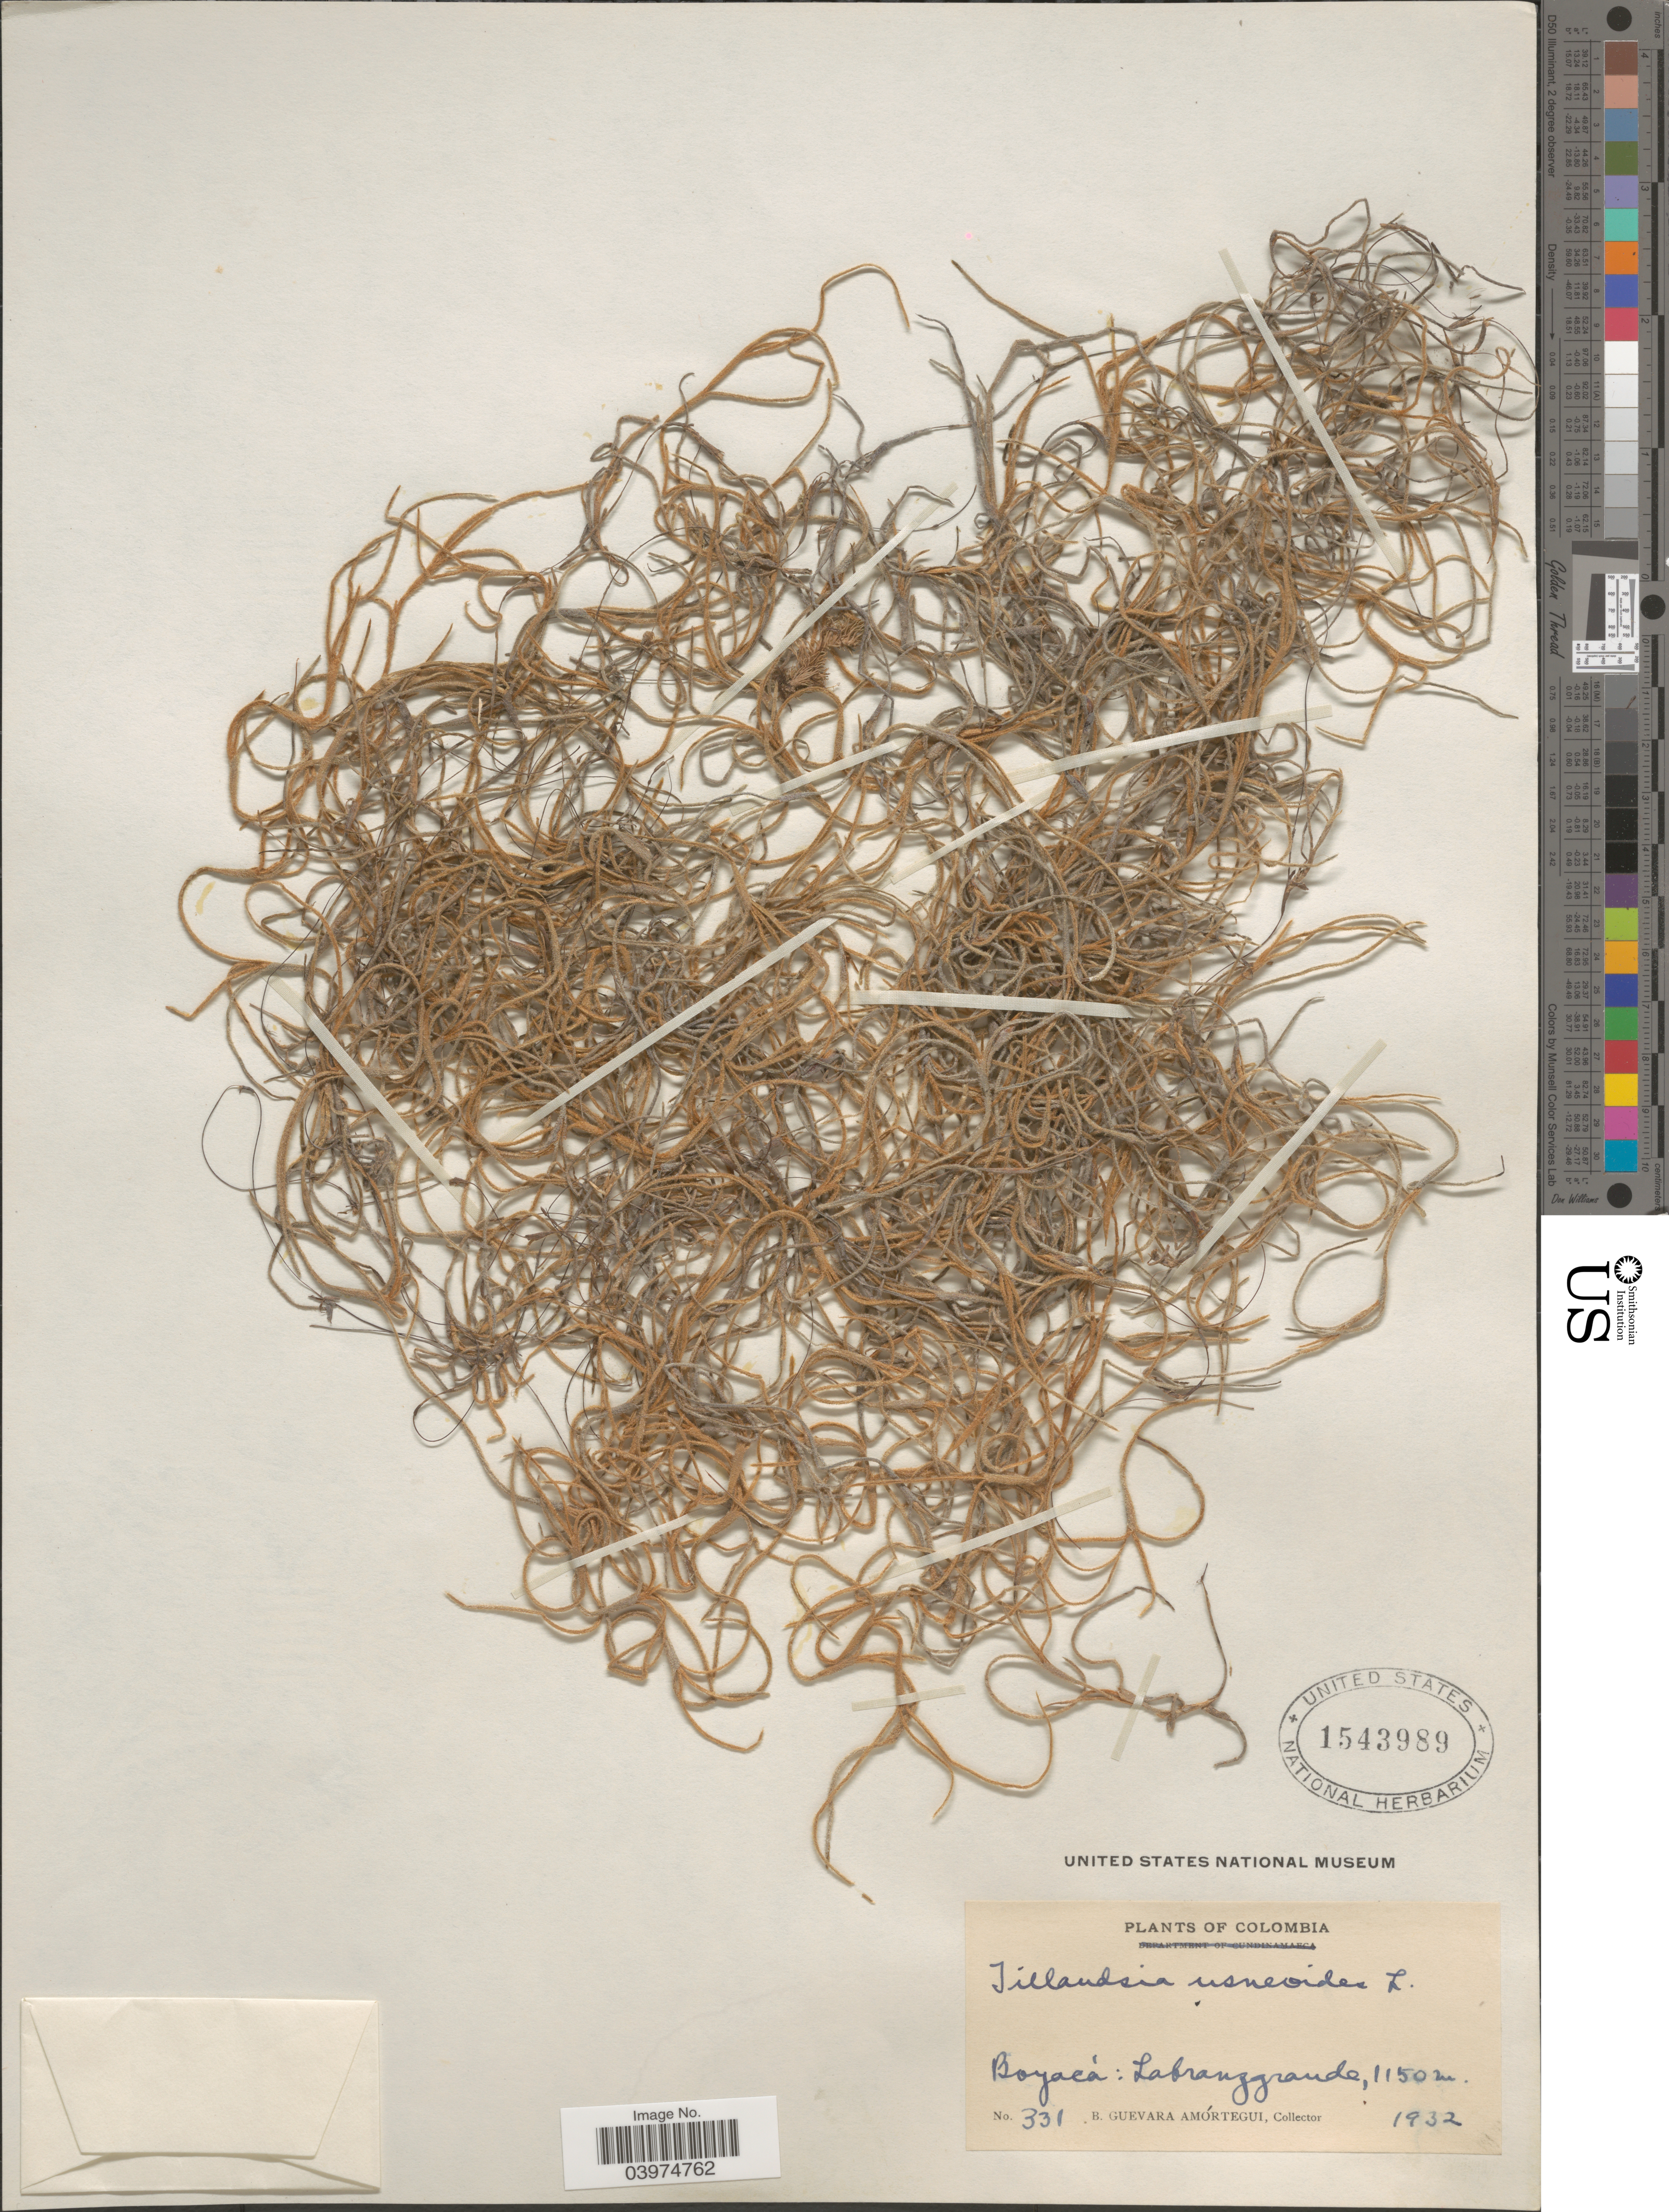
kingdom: Plantae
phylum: Tracheophyta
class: Liliopsida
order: Poales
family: Bromeliaceae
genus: Tillandsia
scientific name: Tillandsia usneoides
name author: (L.) L.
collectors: B. Guevara Amortegui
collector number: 331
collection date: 1932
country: Colombia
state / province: Boyacá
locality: Labranzagrande.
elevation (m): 1150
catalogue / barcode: US 1543989